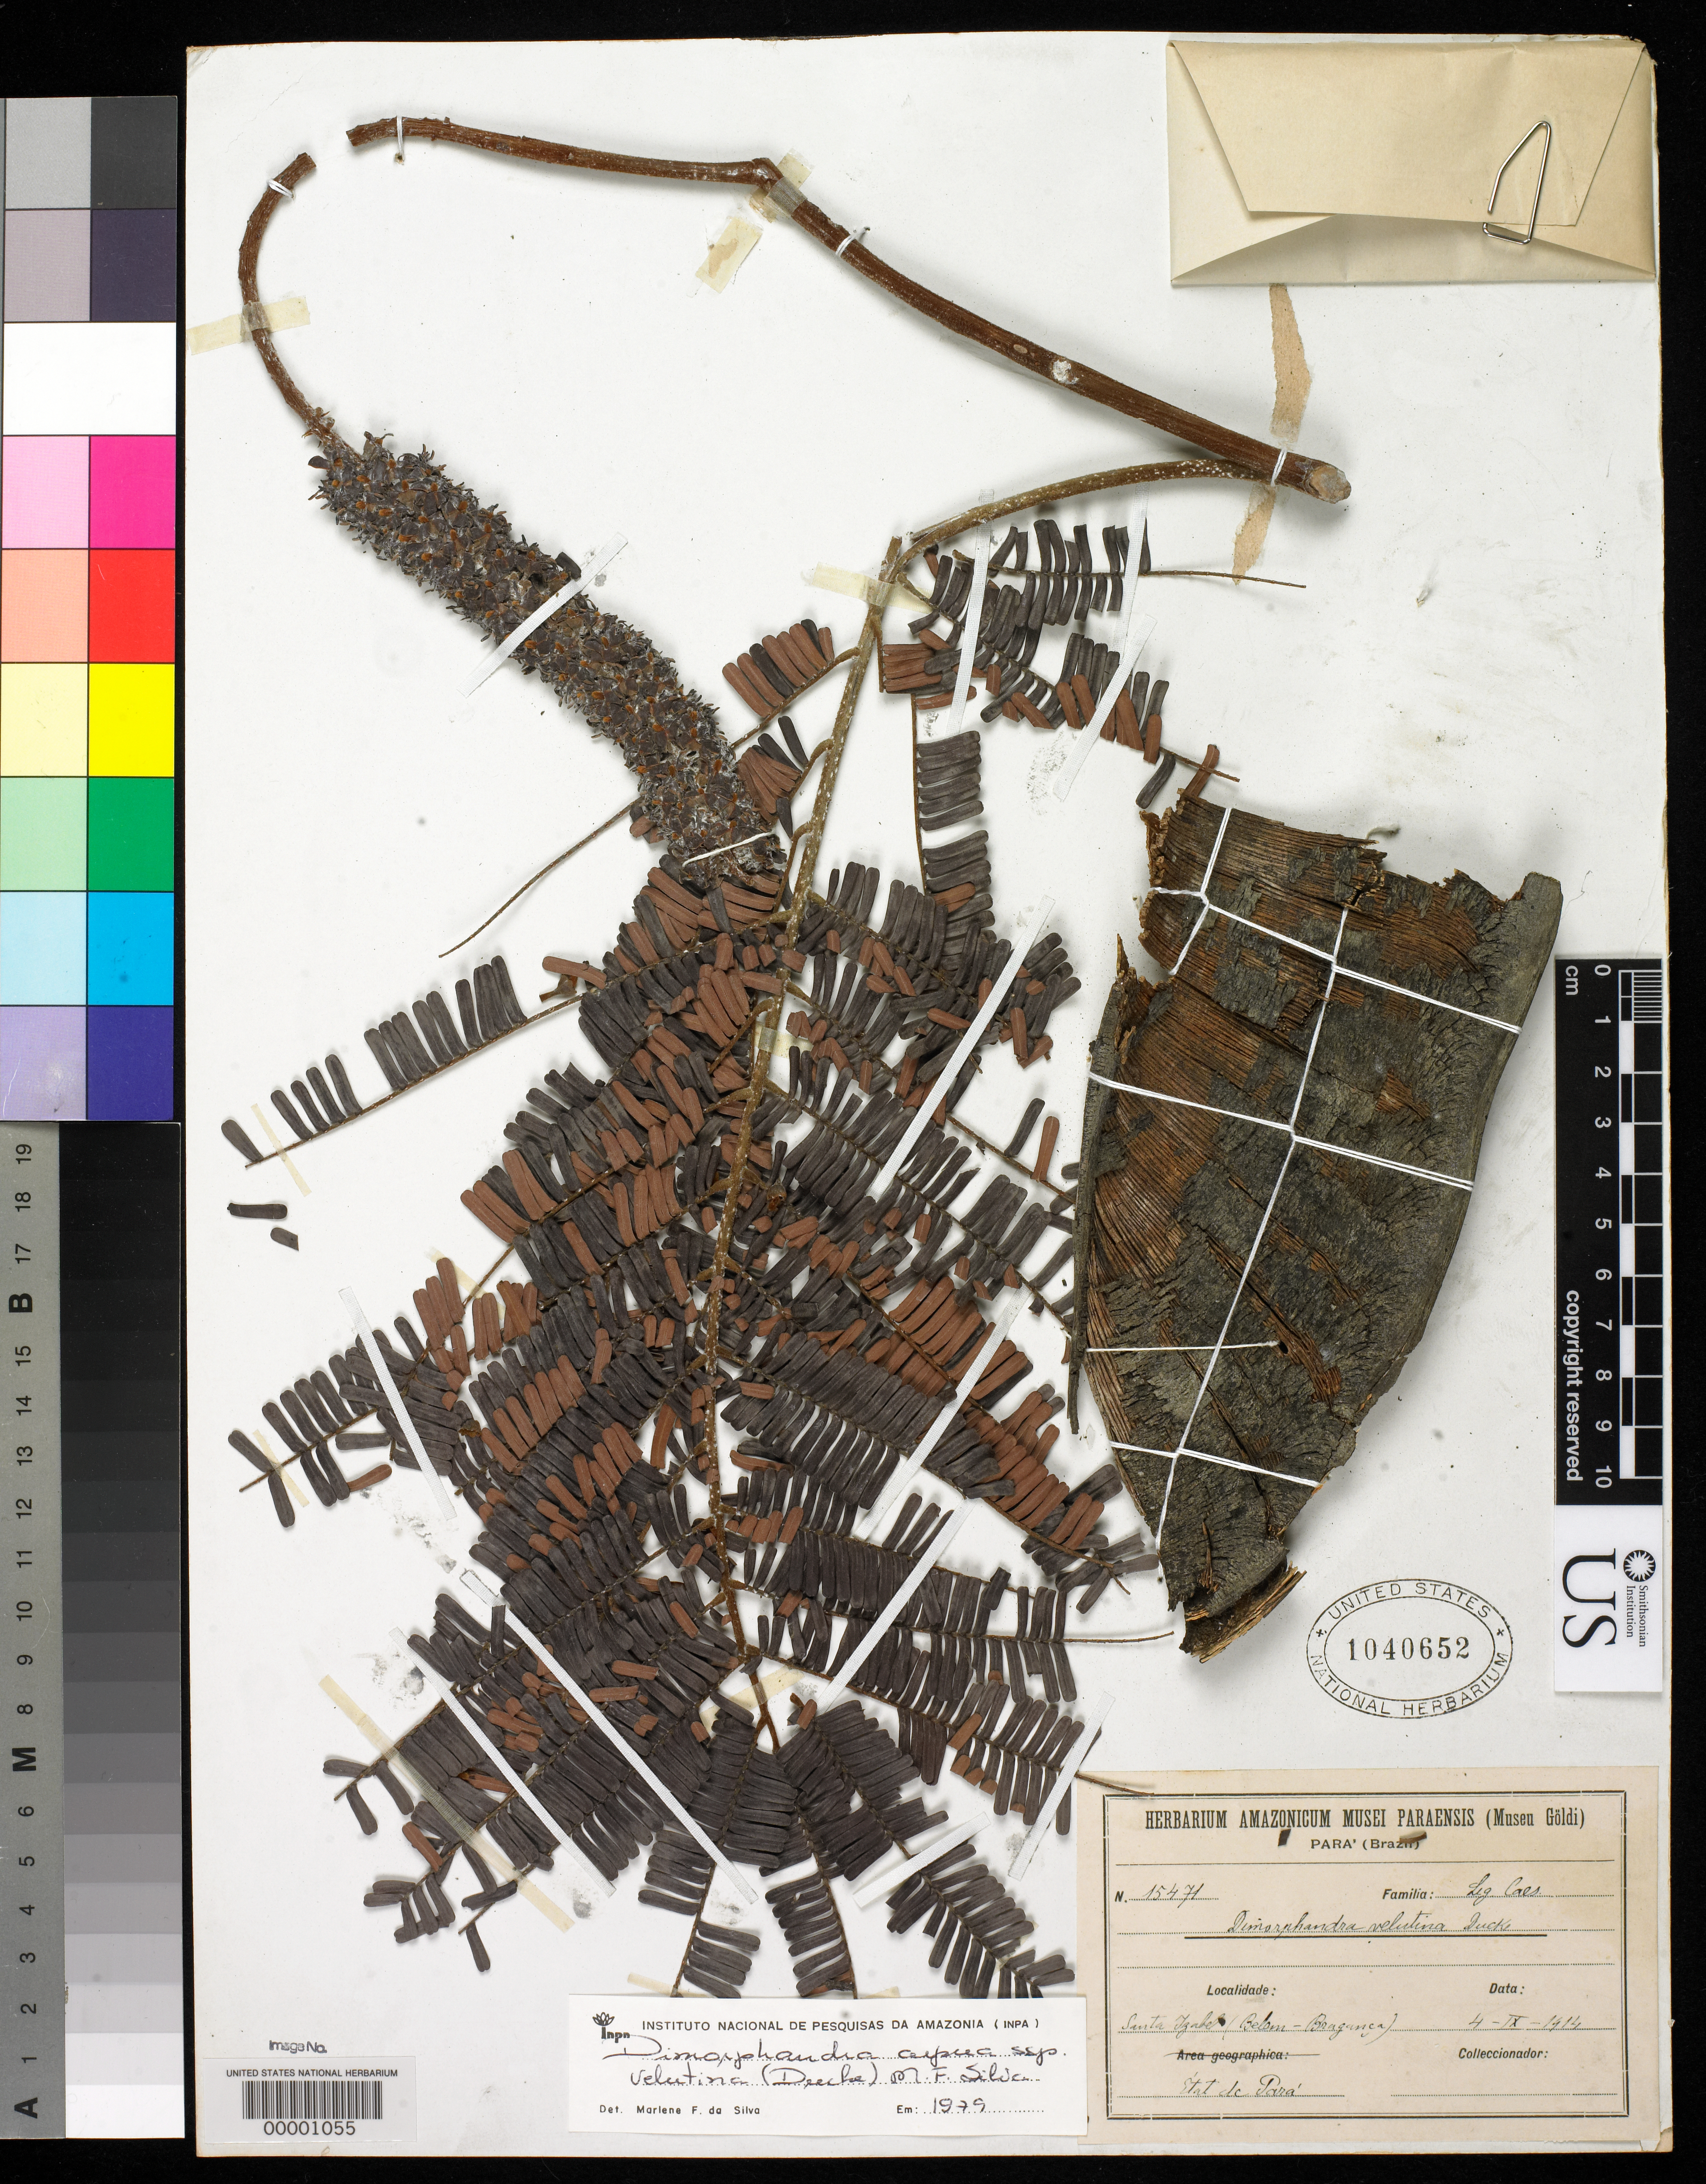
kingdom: Plantae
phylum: Tracheophyta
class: Magnoliopsida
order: Fabales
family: Fabaceae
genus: Dimorphandra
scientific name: Dimorphandra velutina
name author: Ducke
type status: Syntype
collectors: A. Ducke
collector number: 15471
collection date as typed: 04 Sep 1914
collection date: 1914-09-04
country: Brazil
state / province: Pará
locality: Santa Isabel.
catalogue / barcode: US 1040652